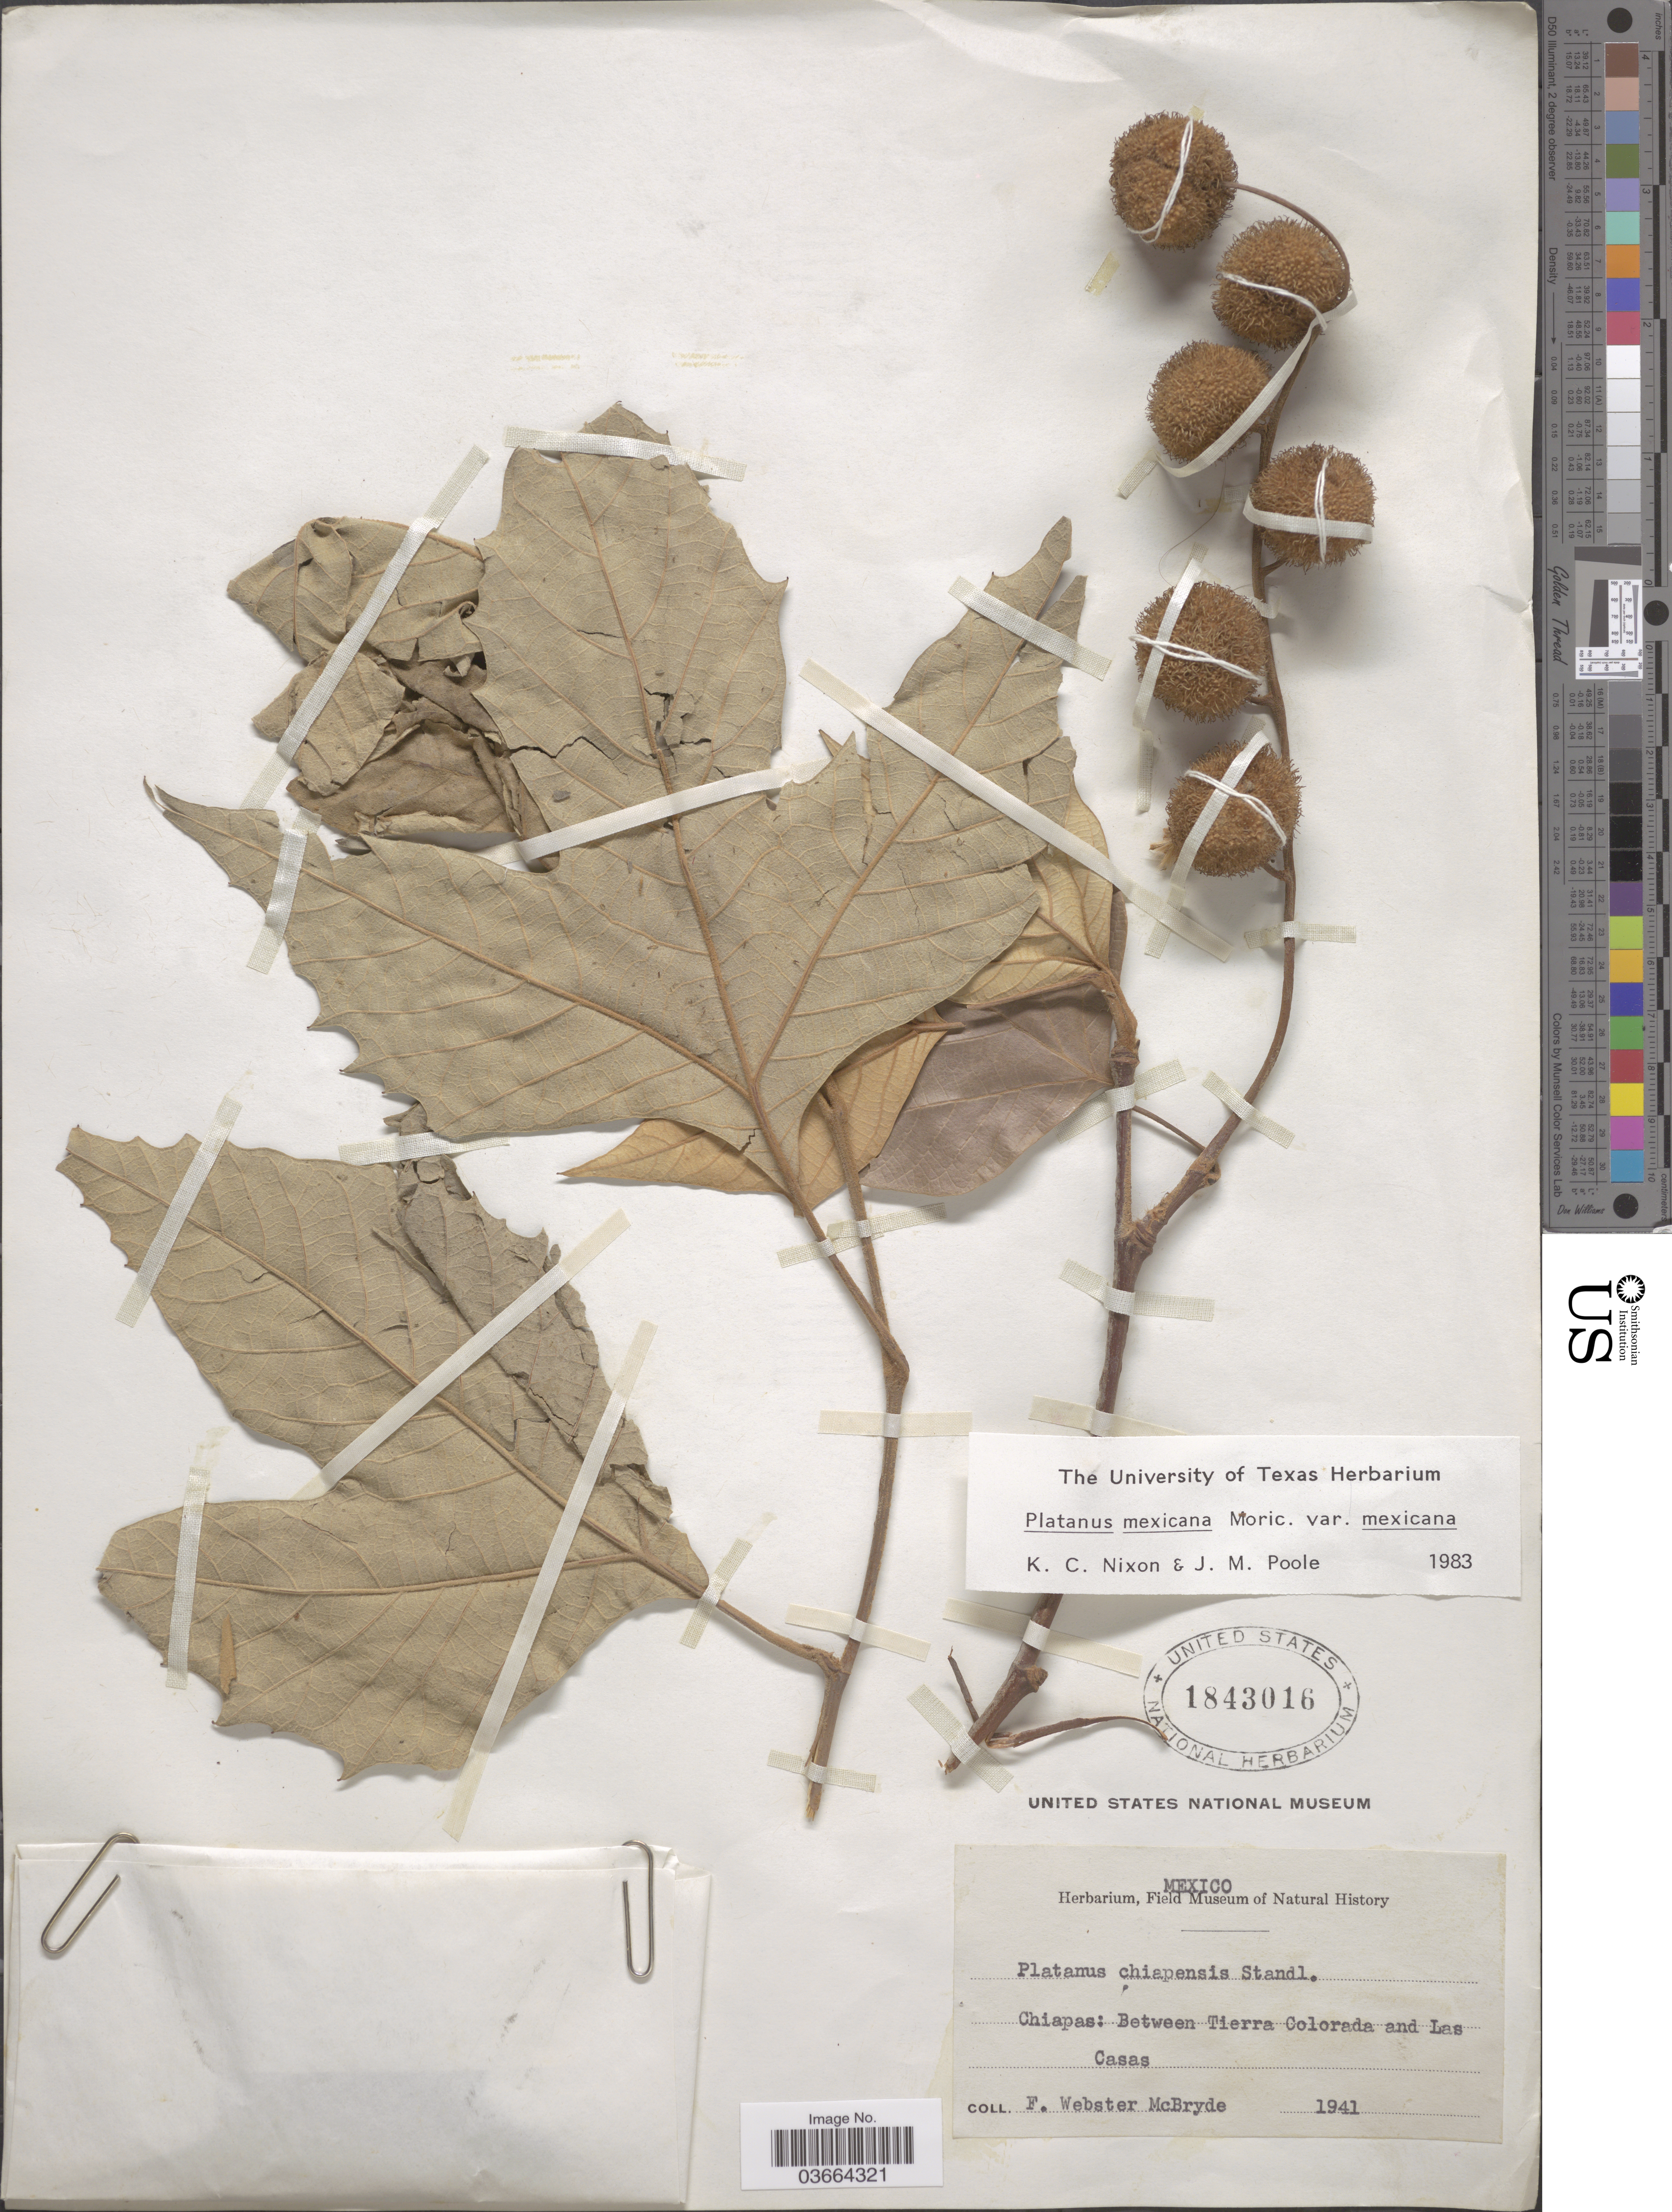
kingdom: Plantae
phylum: Tracheophyta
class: Magnoliopsida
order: Proteales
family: Platanaceae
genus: Platanus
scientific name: Platanus mexicana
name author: Moric.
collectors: F. McBryde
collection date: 1941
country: Mexico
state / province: Chiapas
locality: Between Tierra Colorada and Las Casas.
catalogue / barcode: US 1843016